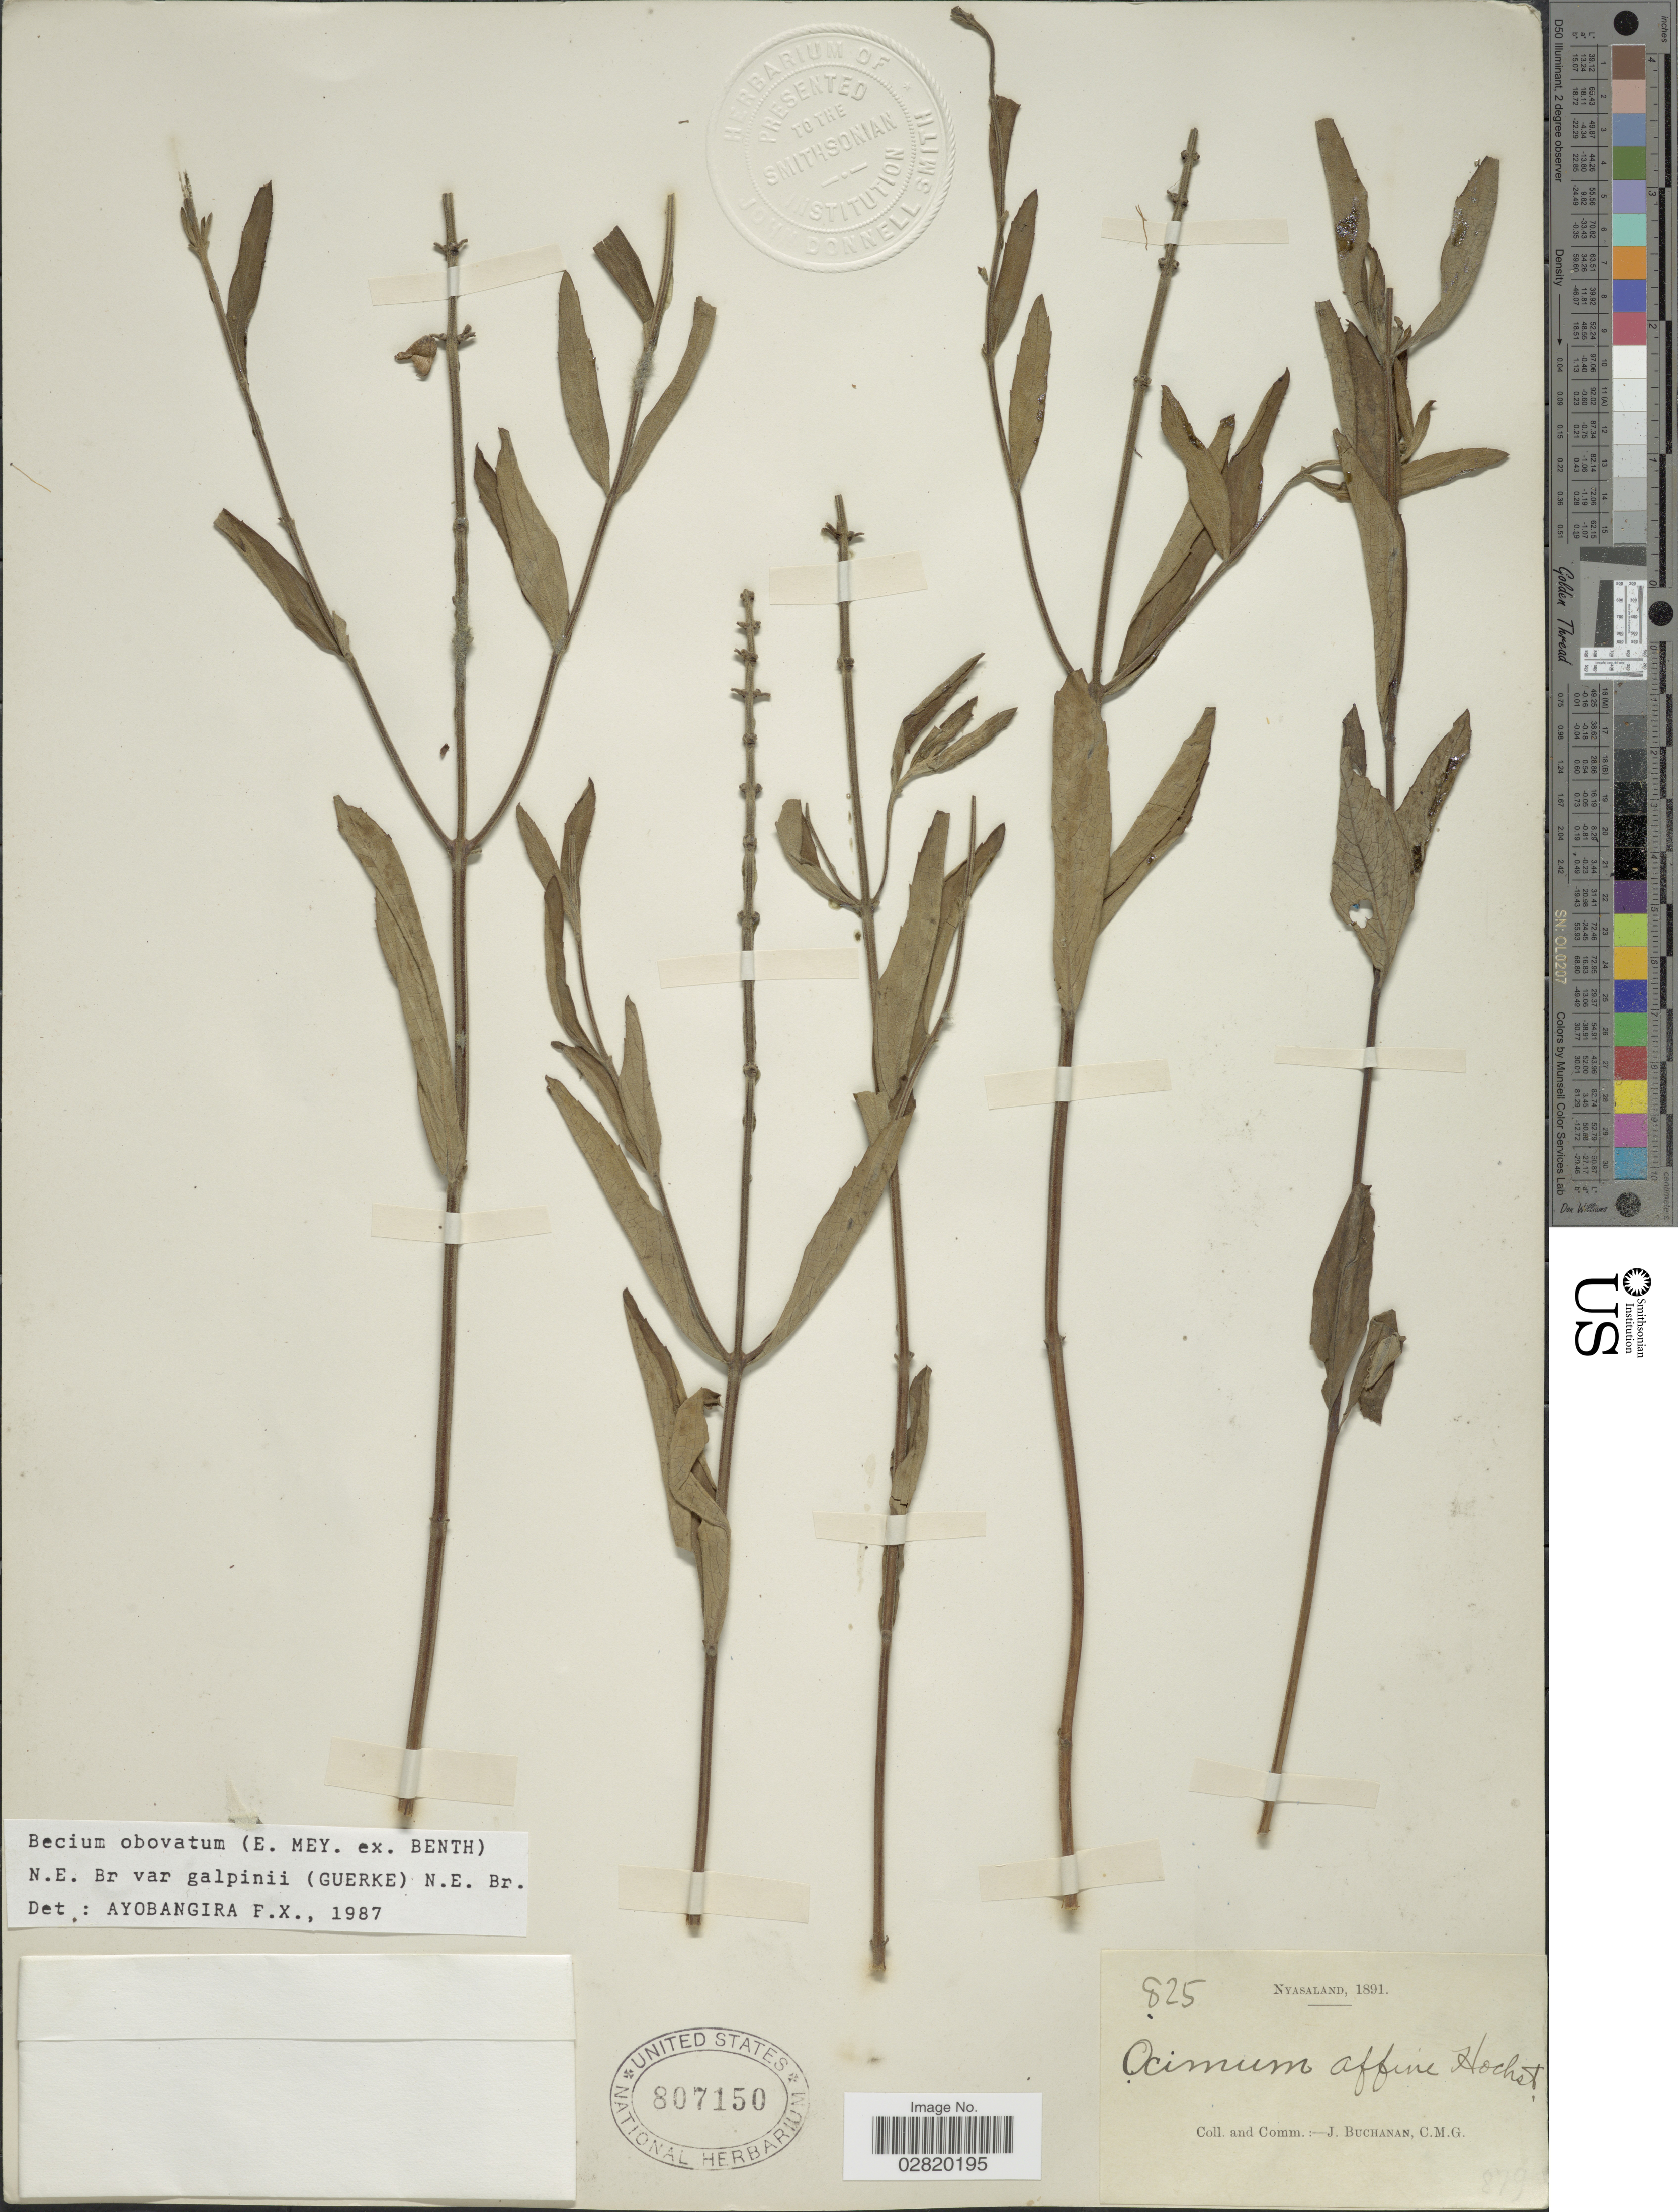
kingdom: Plantae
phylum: Tracheophyta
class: Magnoliopsida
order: Lamiales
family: Lamiaceae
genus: Becium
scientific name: Becium obovatum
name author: (E. Mey. ex Benth.) N.E. Br.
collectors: J. Buchanan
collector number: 825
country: Malawi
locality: Nyasaland.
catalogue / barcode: US 807150